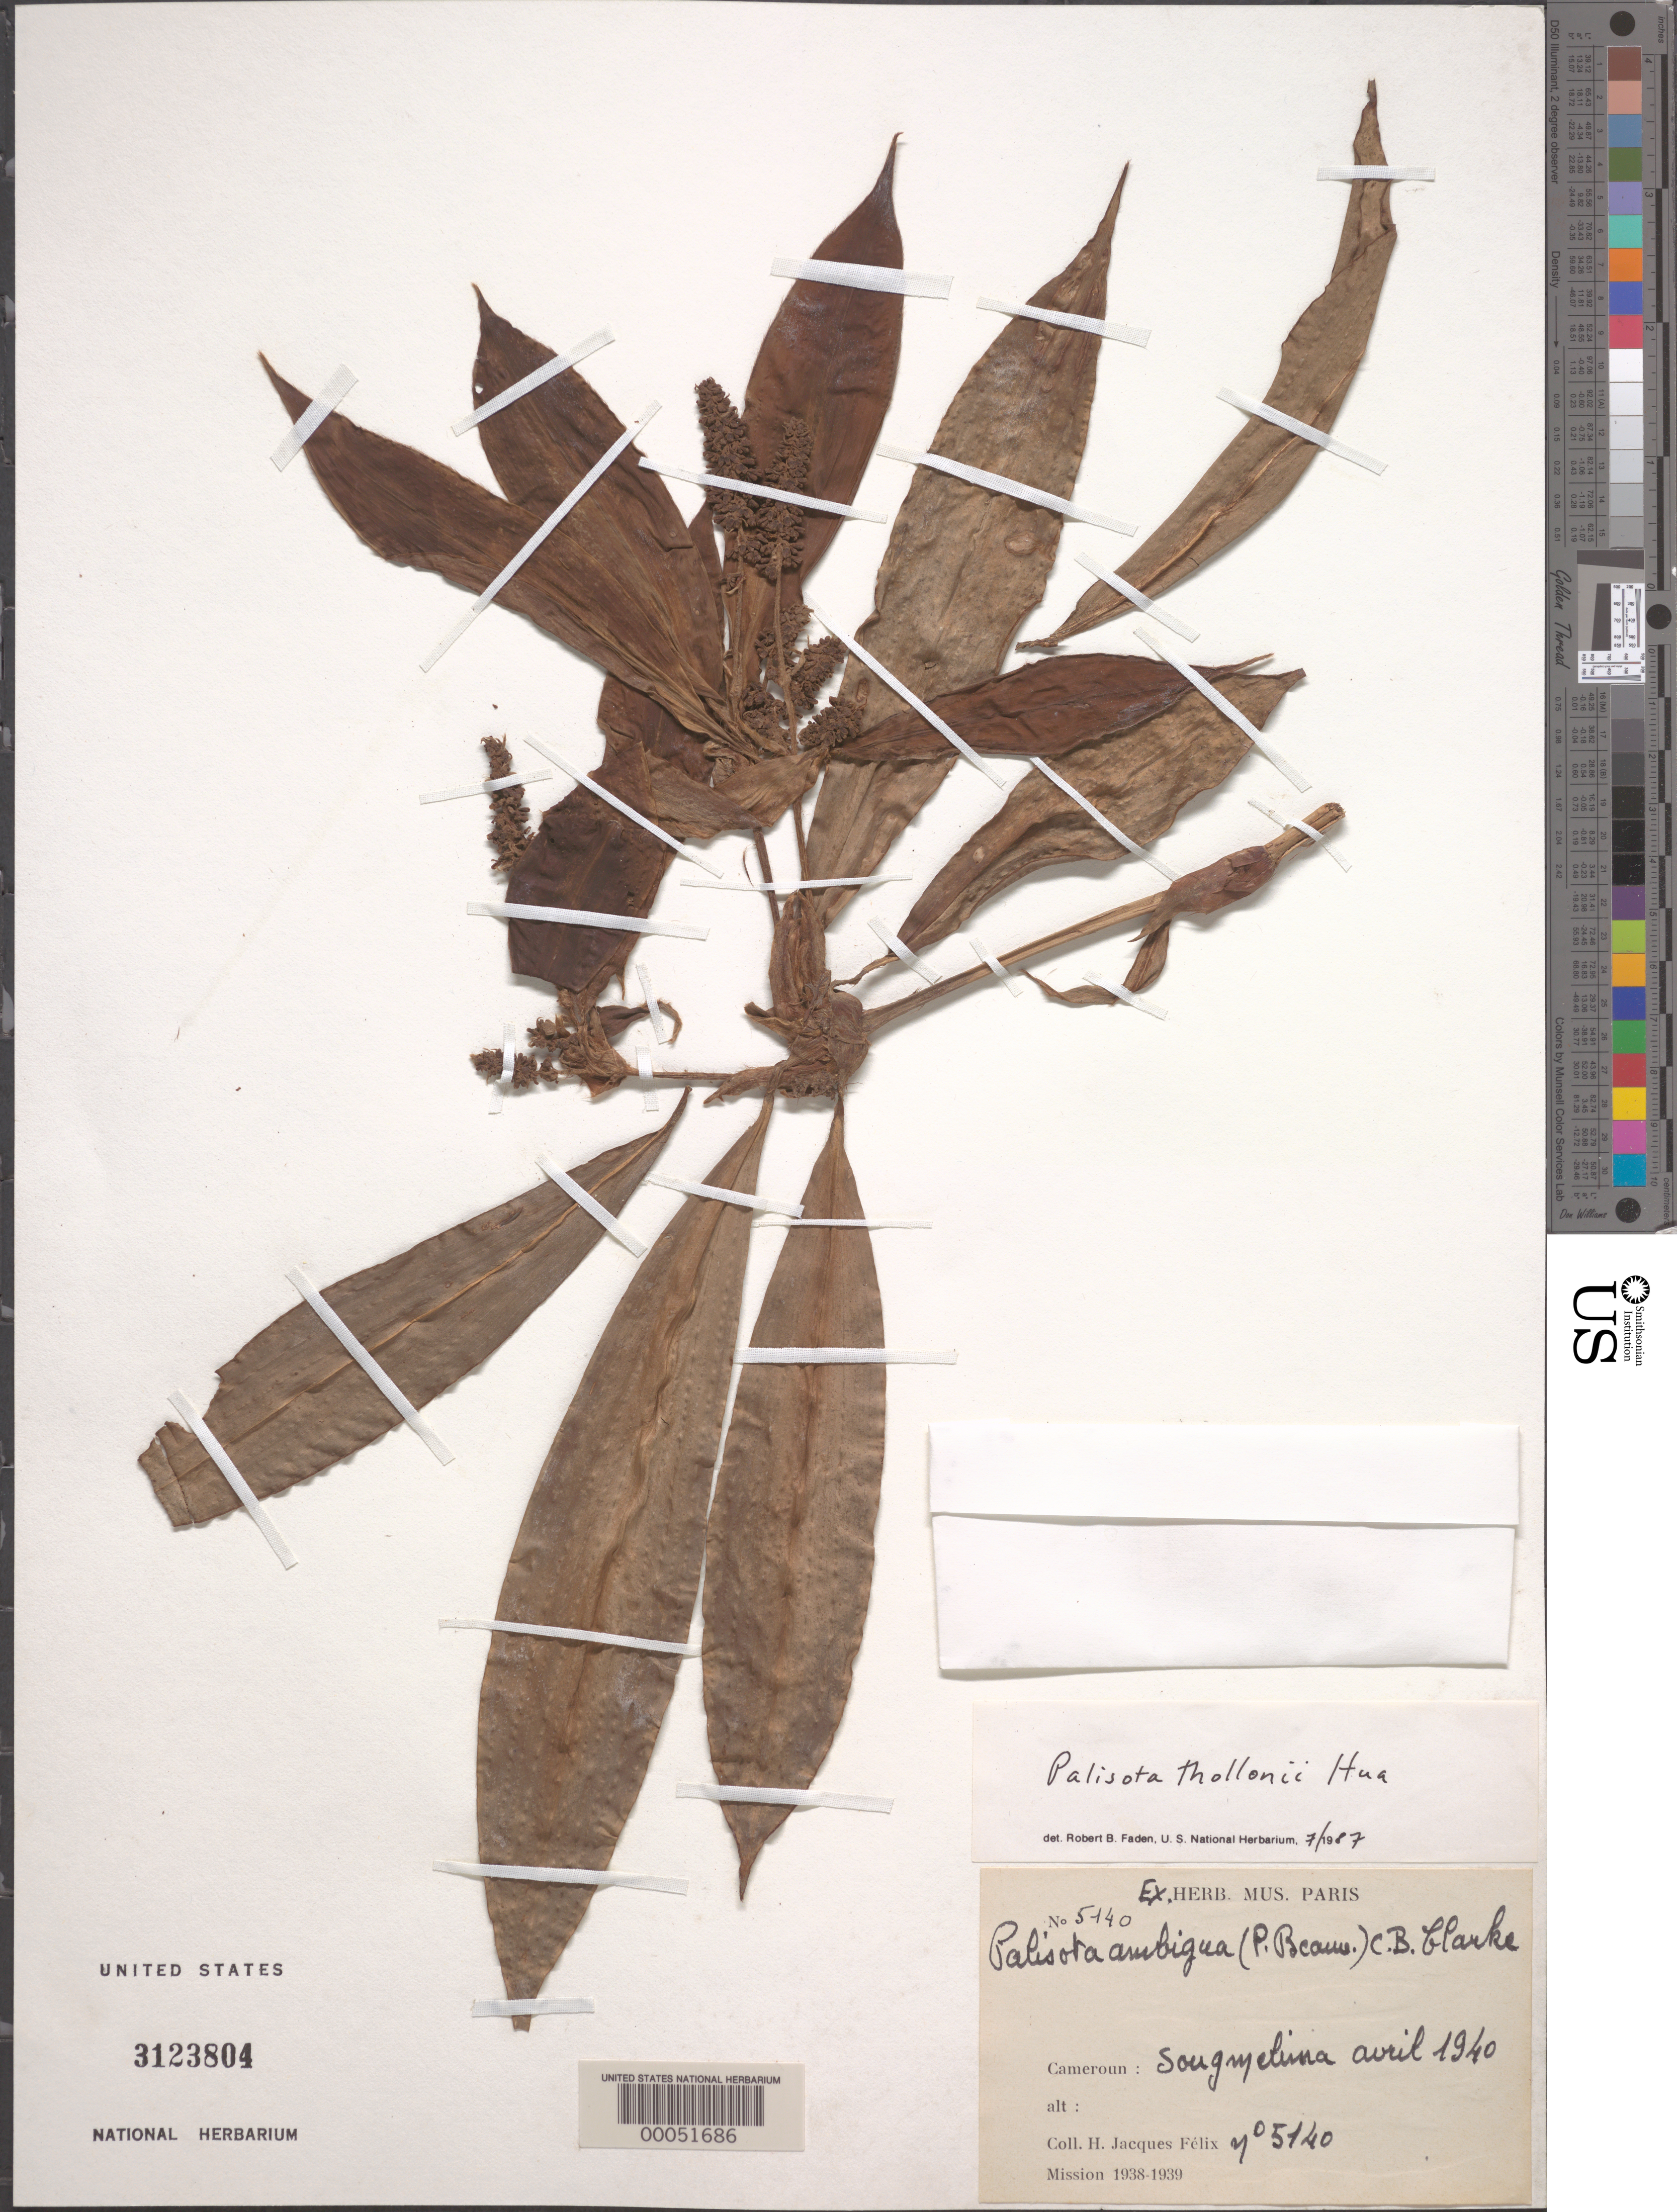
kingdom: Plantae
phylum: Tracheophyta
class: Liliopsida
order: Commelinales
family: Commelinaceae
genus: Palisota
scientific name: Palisota thollonii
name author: Hua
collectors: H. Felix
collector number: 5140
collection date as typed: Apr 1940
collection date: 1940-04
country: Cameroon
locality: Sougmelima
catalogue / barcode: US 3123804